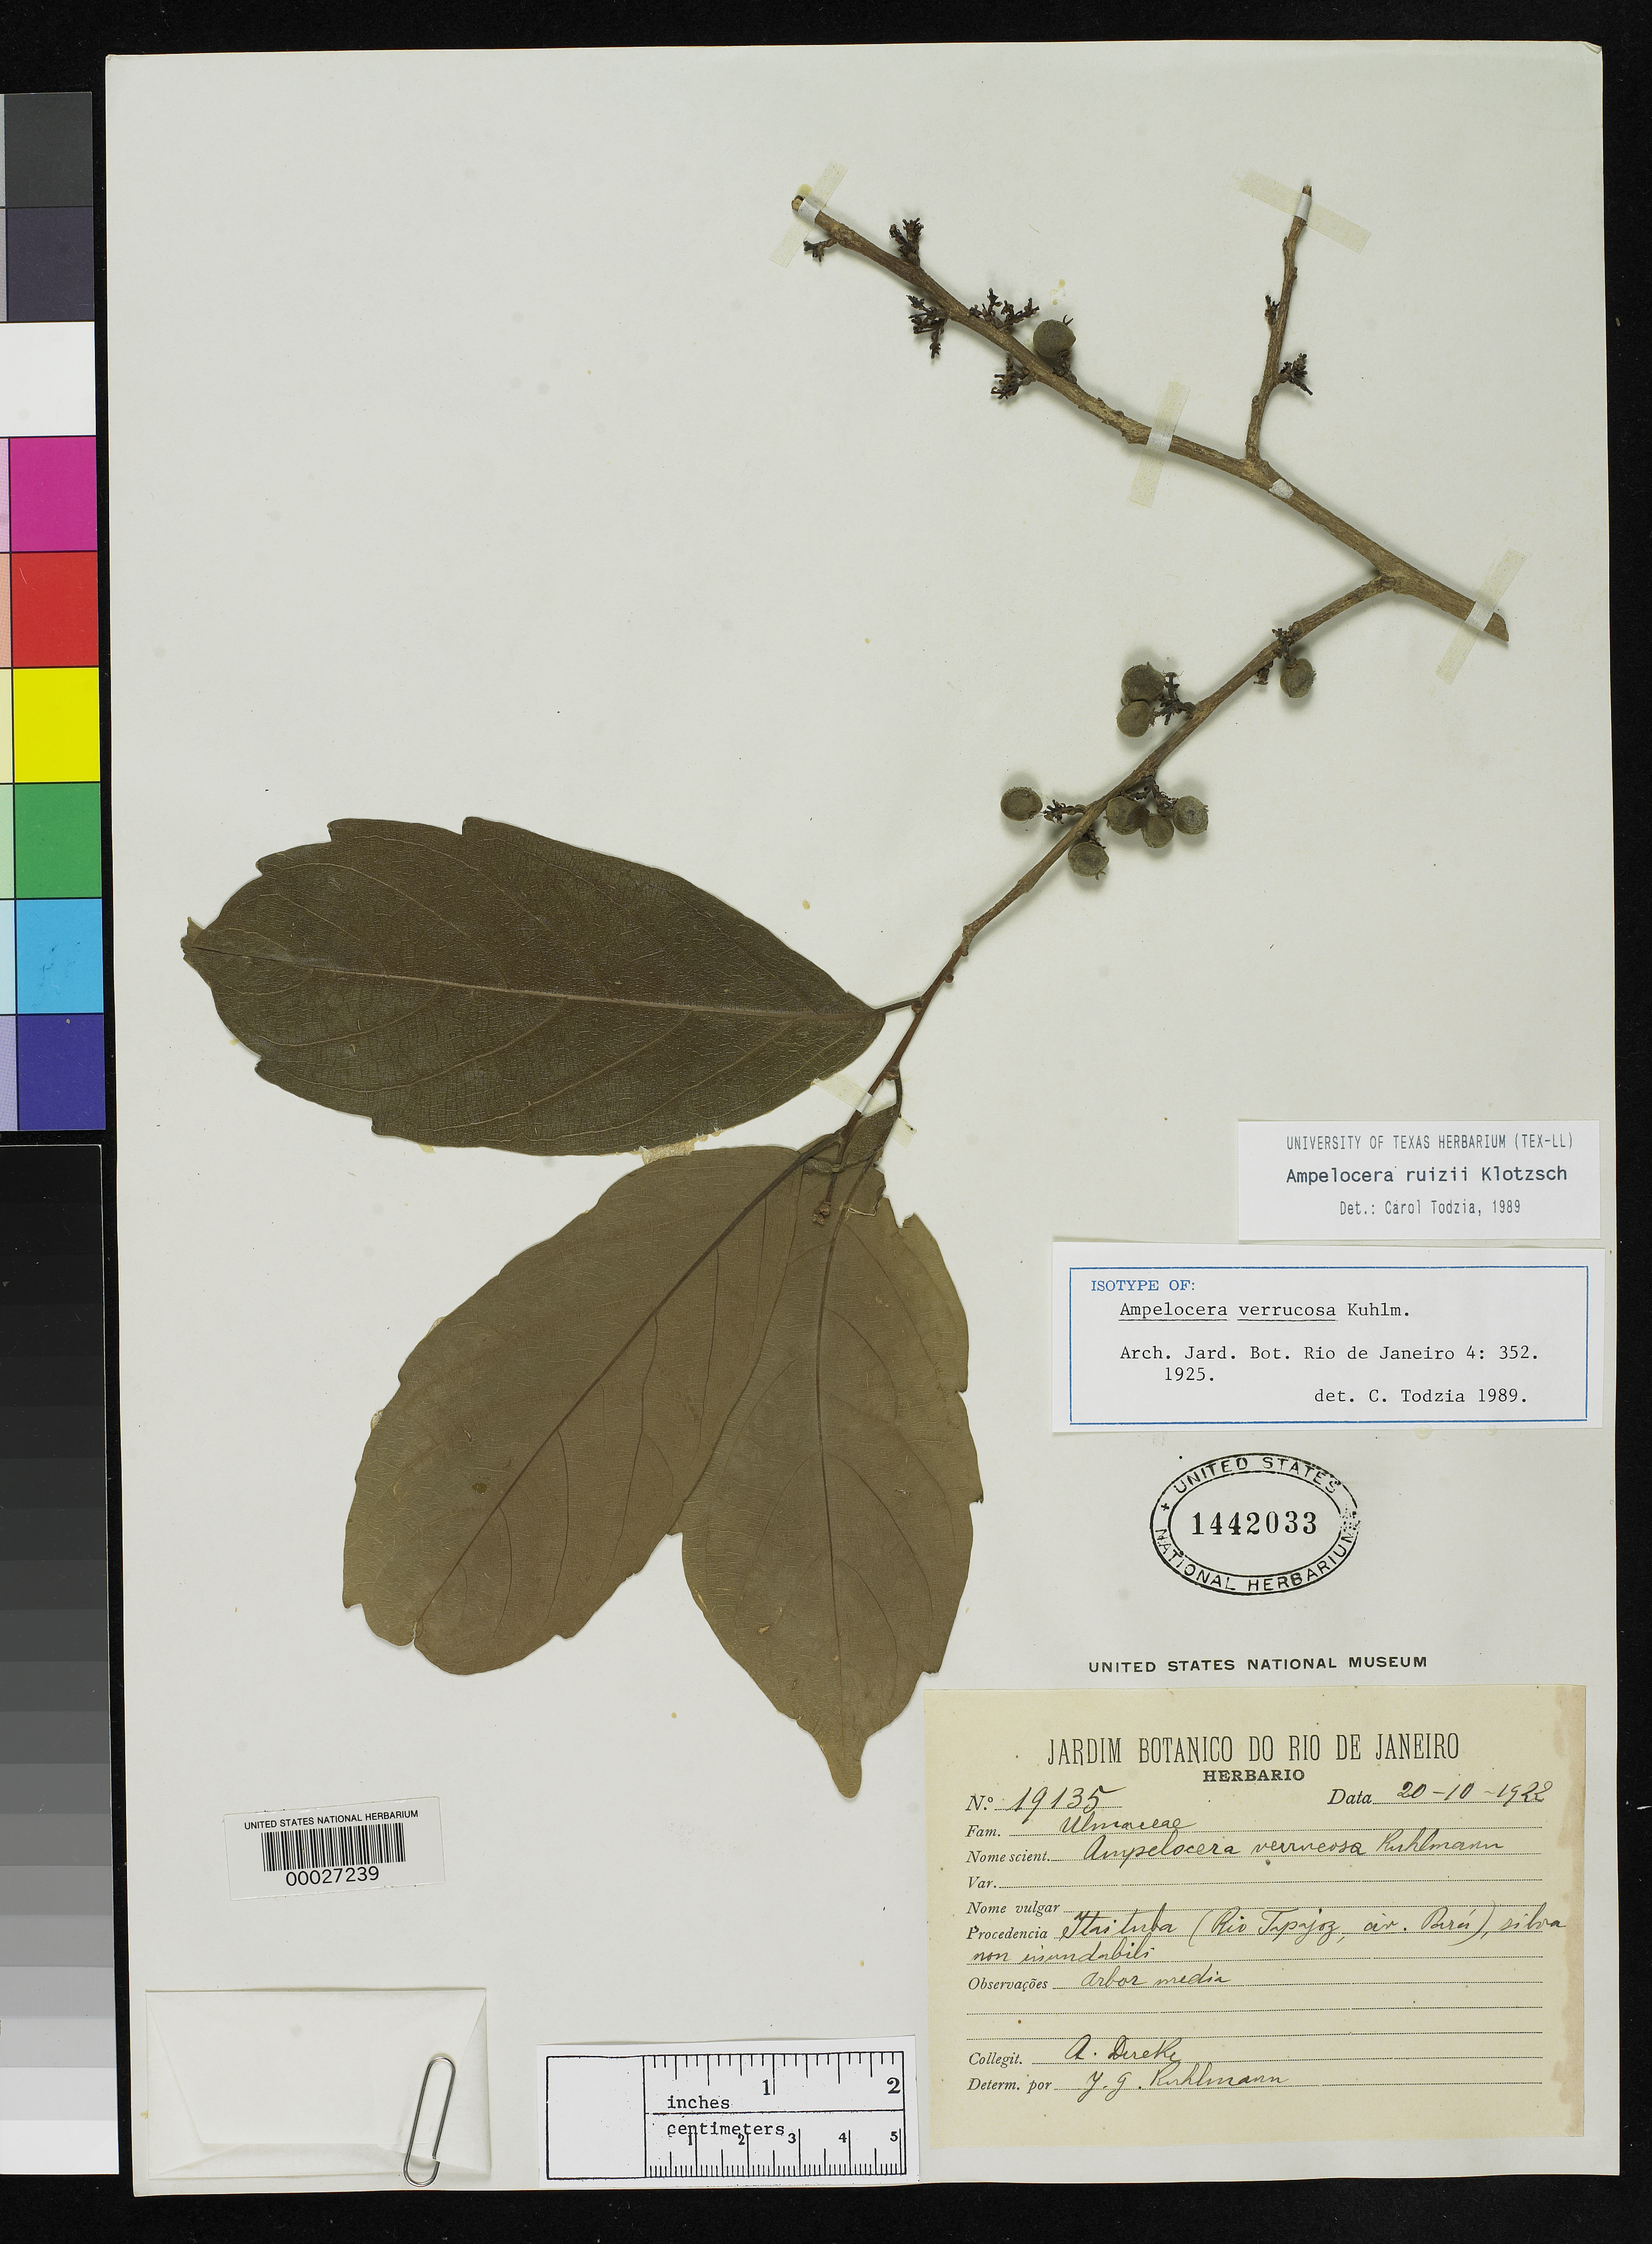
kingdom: Plantae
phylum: Tracheophyta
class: Magnoliopsida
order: Rosales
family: Cannabaceae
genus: Ampelocera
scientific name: Ampelocera verrucosa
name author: Kuhlm.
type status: Isotype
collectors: A. Ducke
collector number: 19135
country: Brazil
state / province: Pará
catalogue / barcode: US 1442033